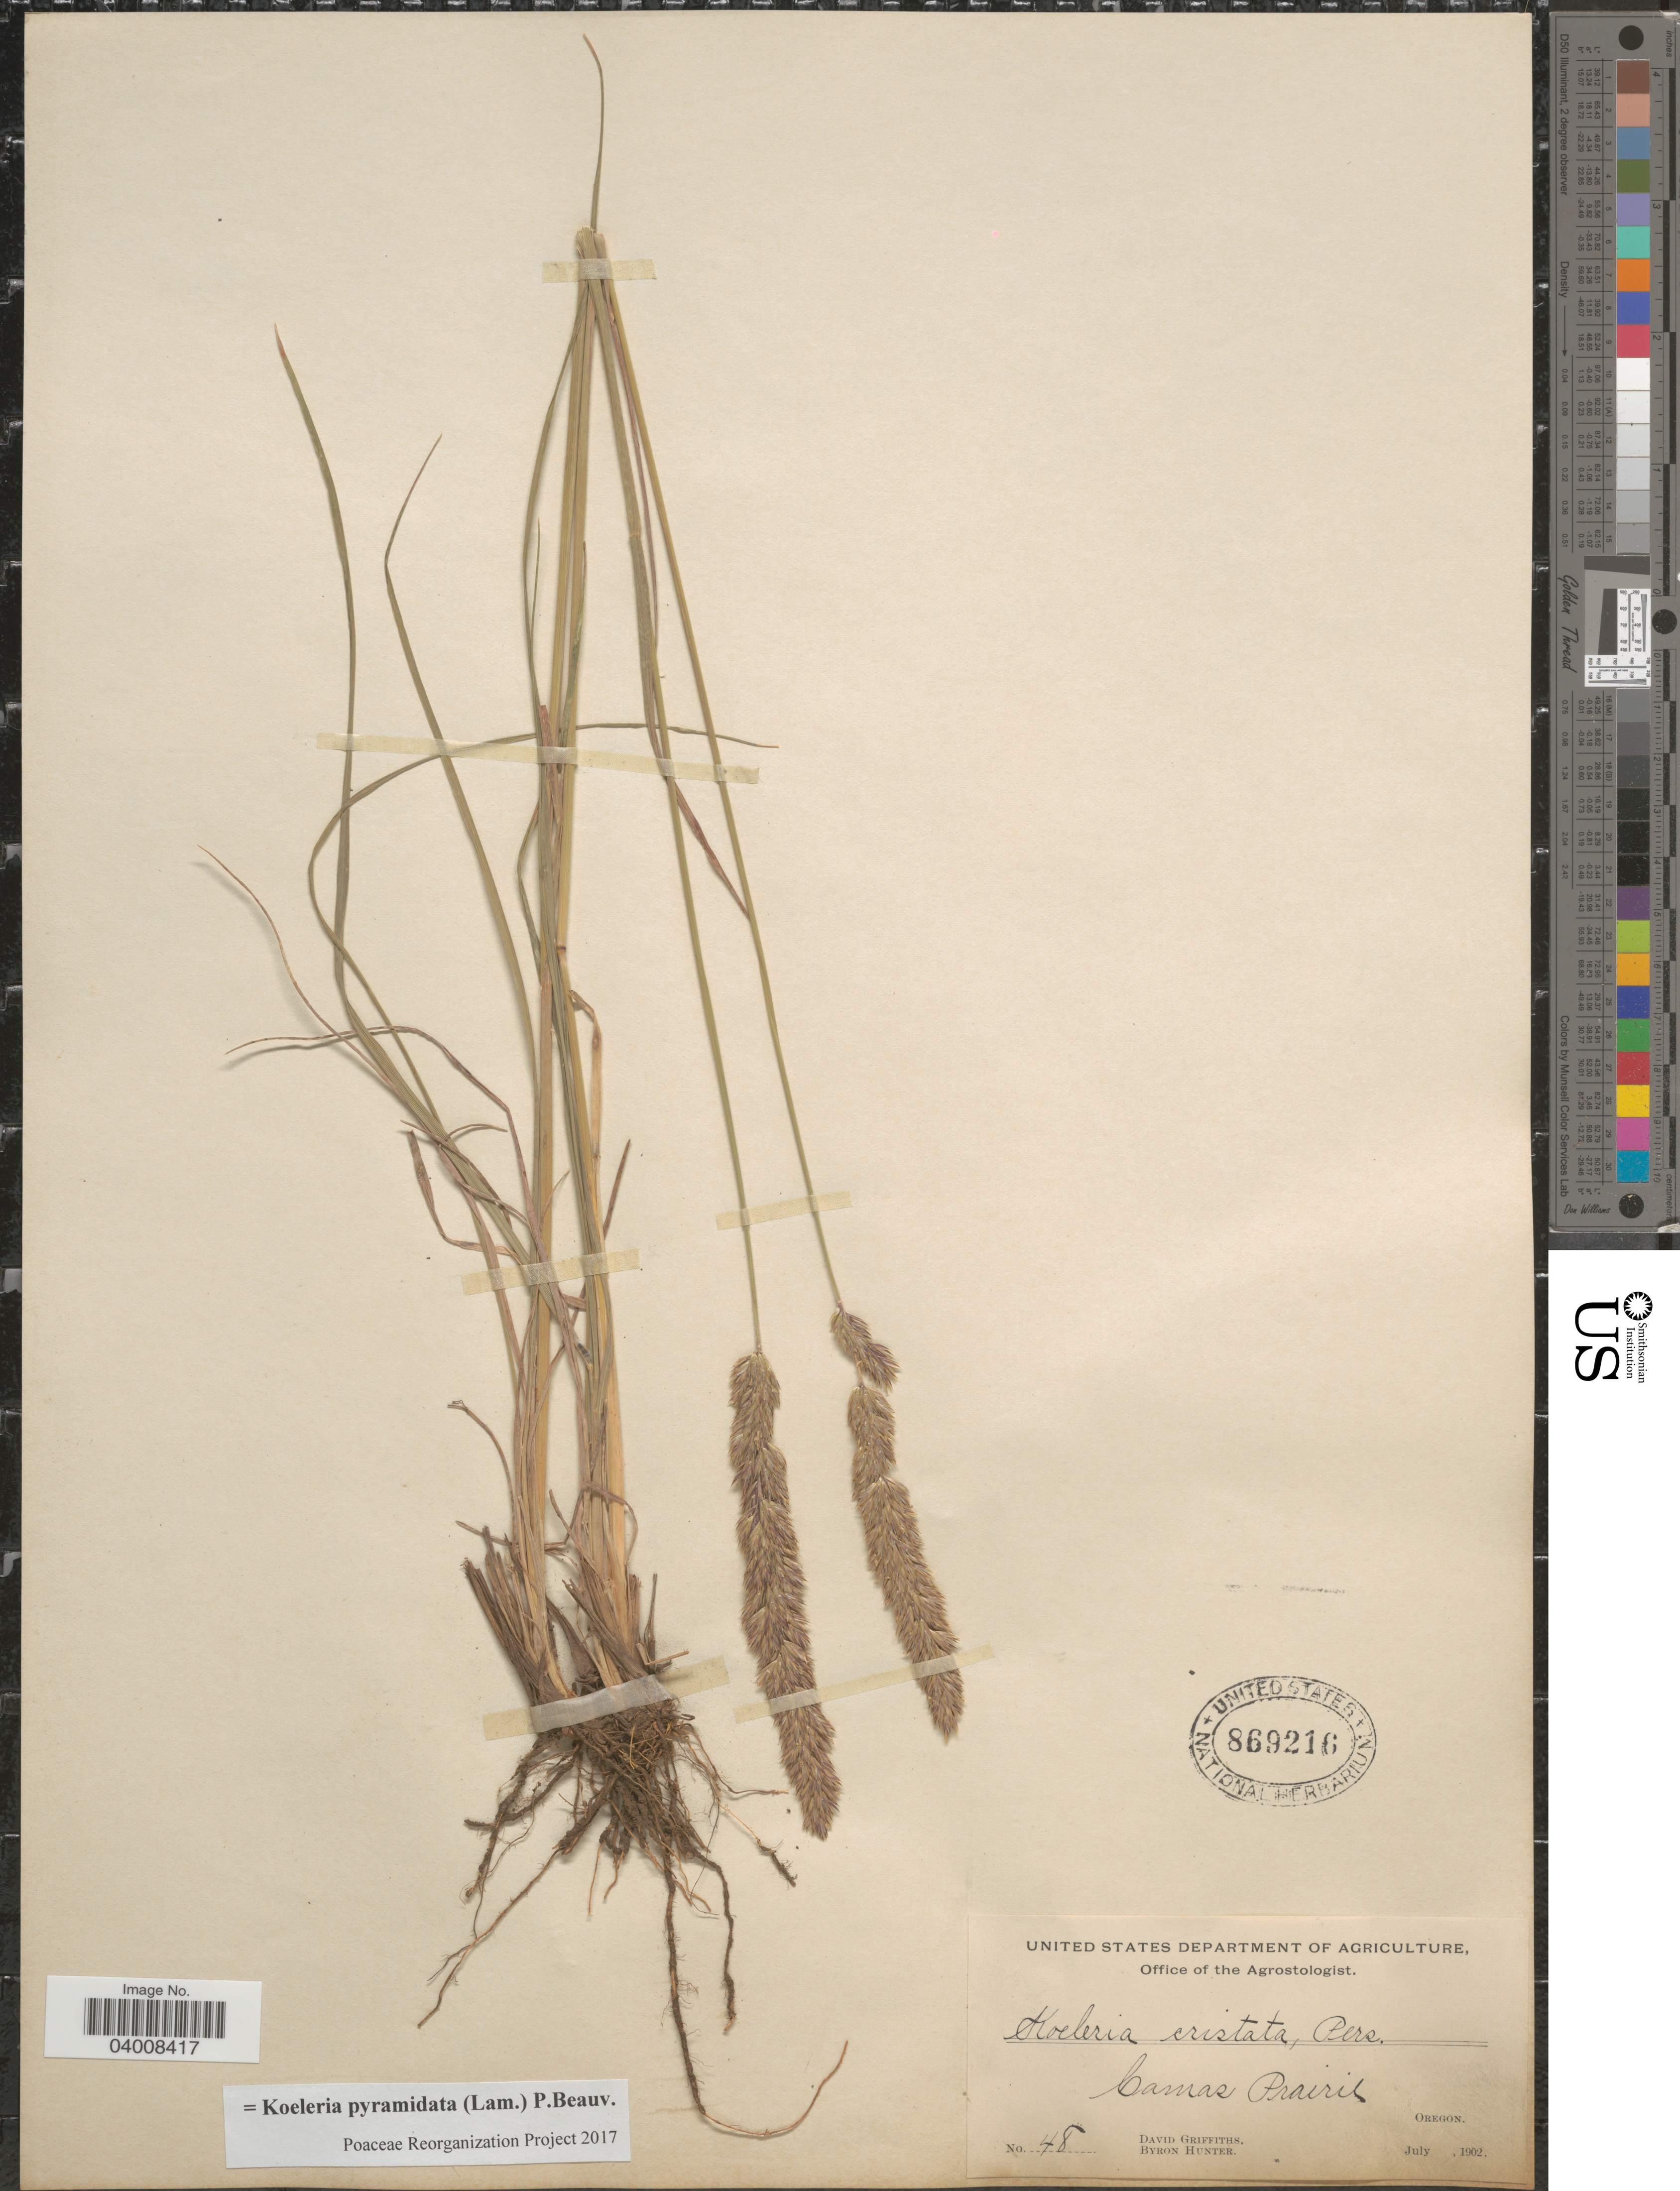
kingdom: Plantae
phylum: Tracheophyta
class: Liliopsida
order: Poales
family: Poaceae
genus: Koeleria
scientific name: Koeleria pyramidata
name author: (Lam.) P. Beauv.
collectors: D. Griffiths & B. Hunter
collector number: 48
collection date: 1902-07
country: United States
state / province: Oregon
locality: Camas Prairie.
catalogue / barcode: US 869216